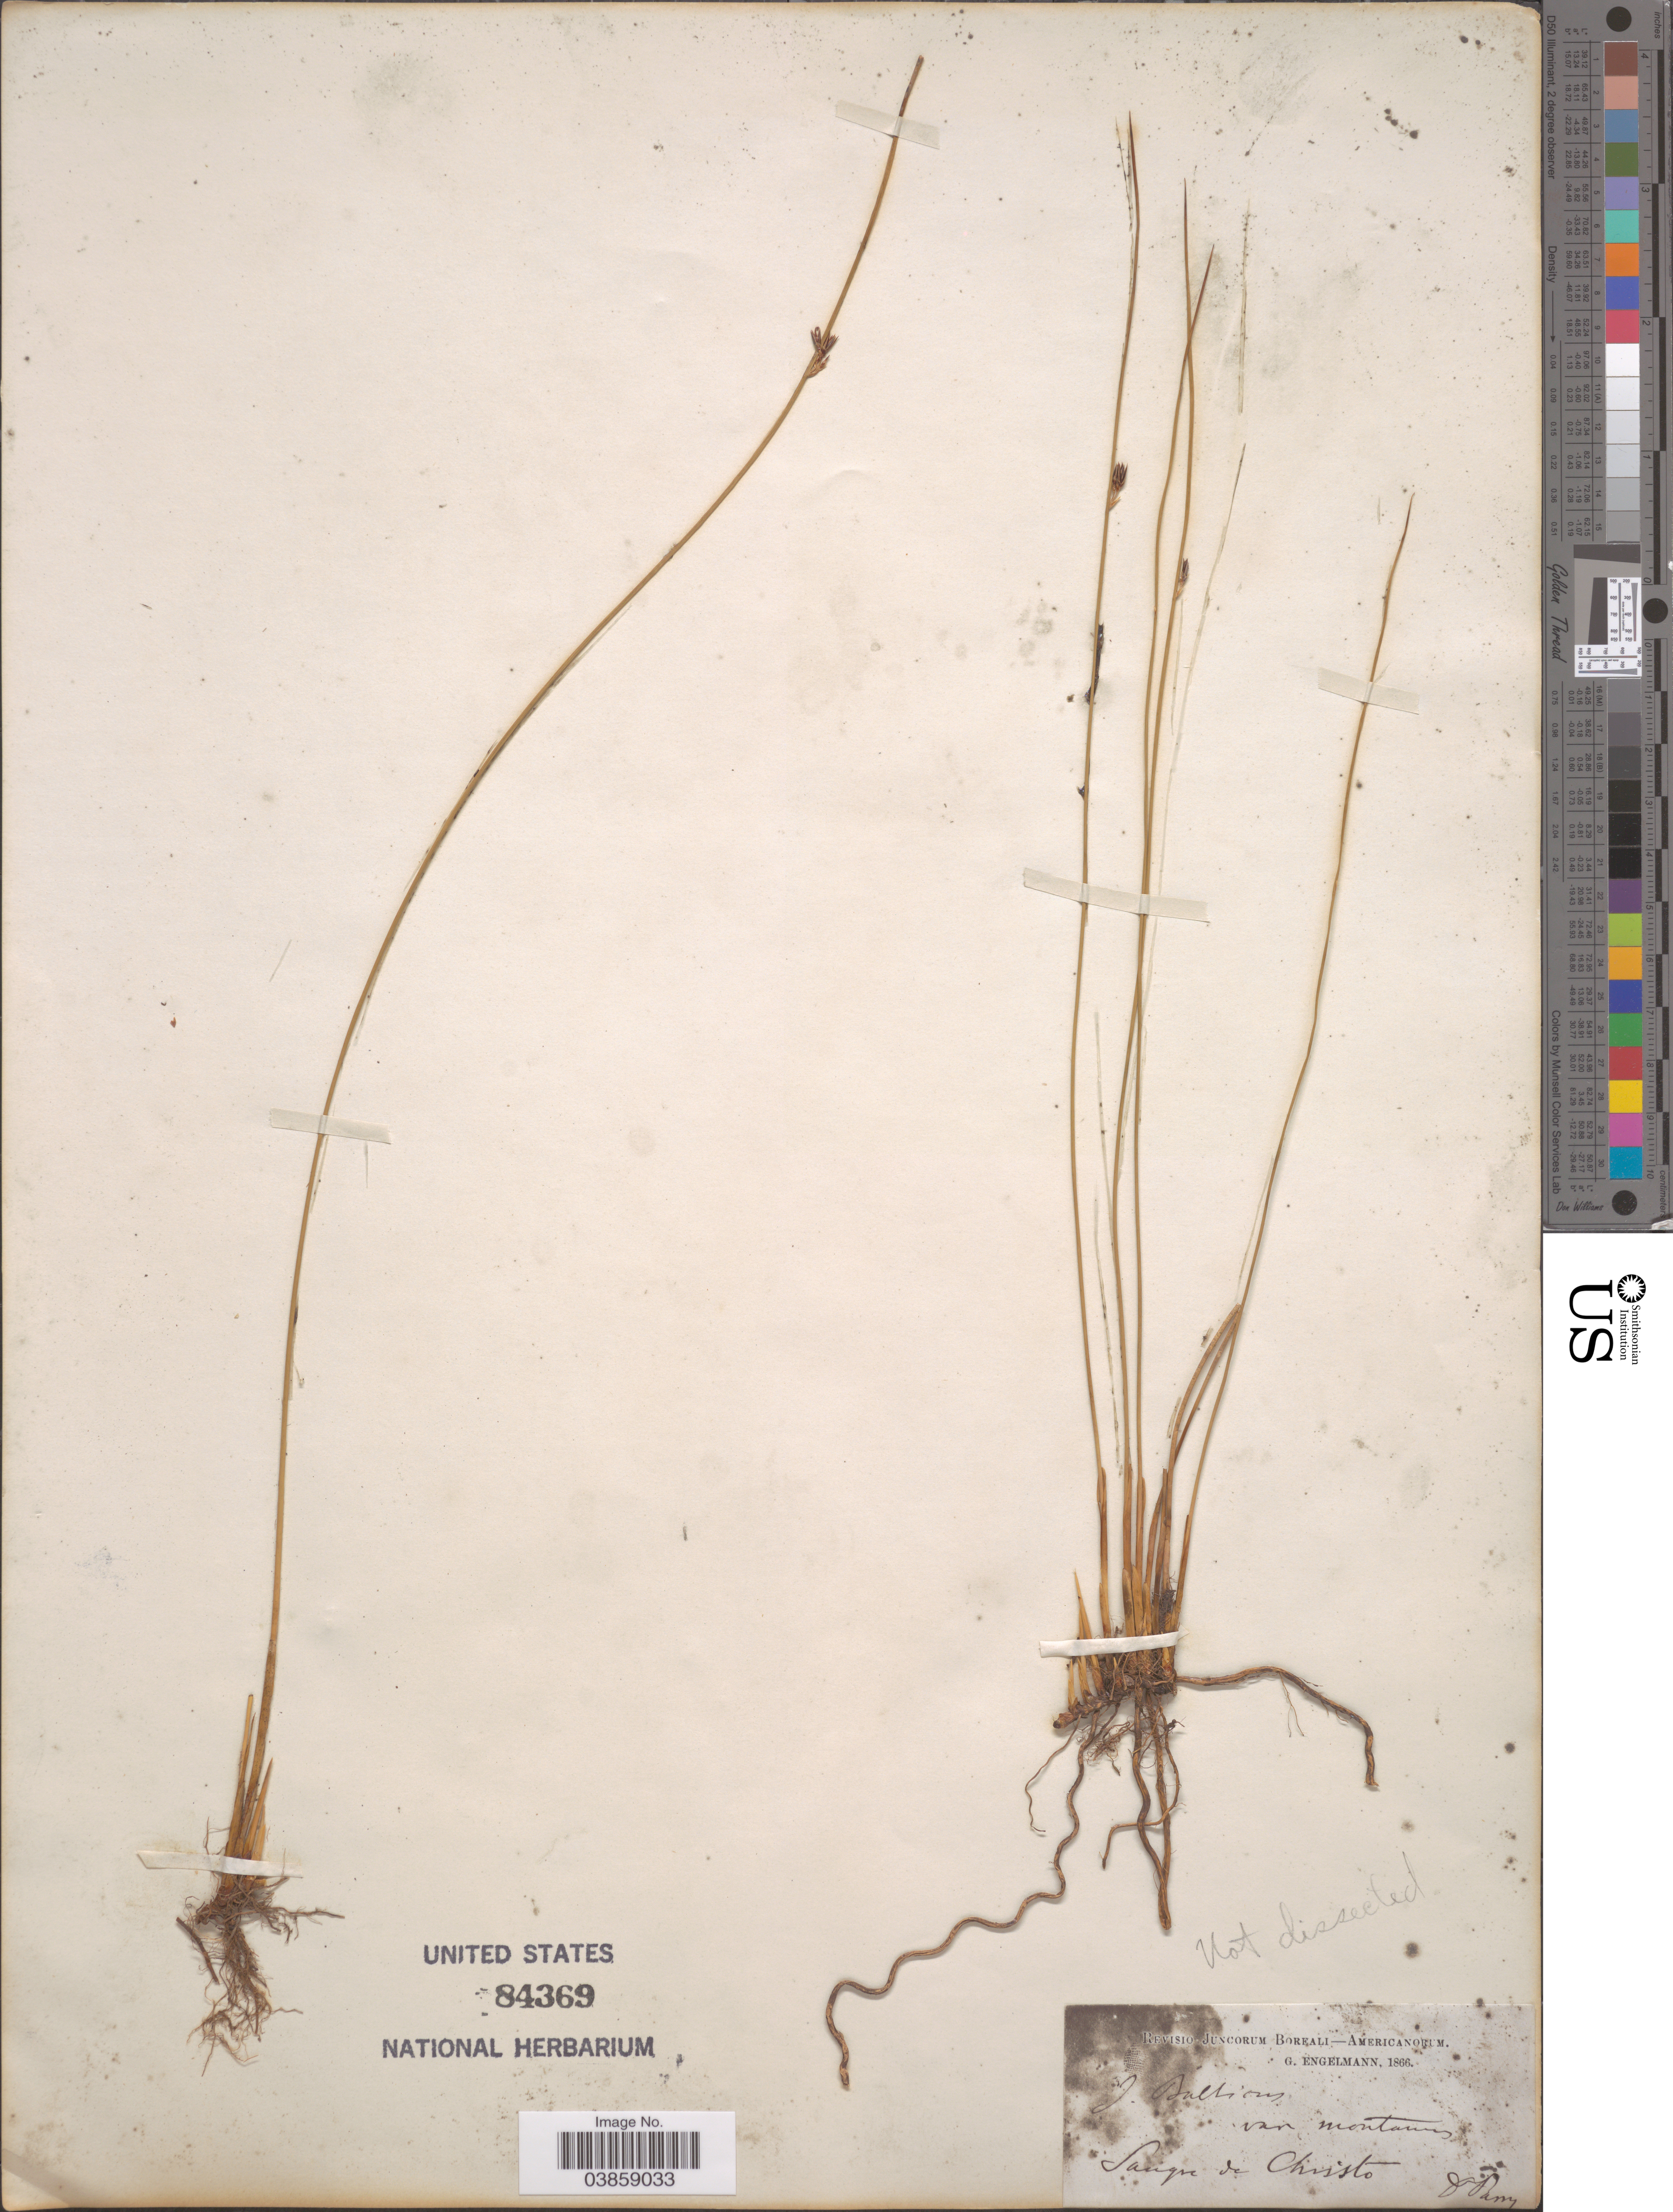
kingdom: Plantae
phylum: Tracheophyta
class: Liliopsida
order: Poales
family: Juncaceae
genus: Juncus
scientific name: Juncus balticus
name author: Willd.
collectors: D. Barry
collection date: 1866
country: United States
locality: Sangre de Christo.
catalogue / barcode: US 84369